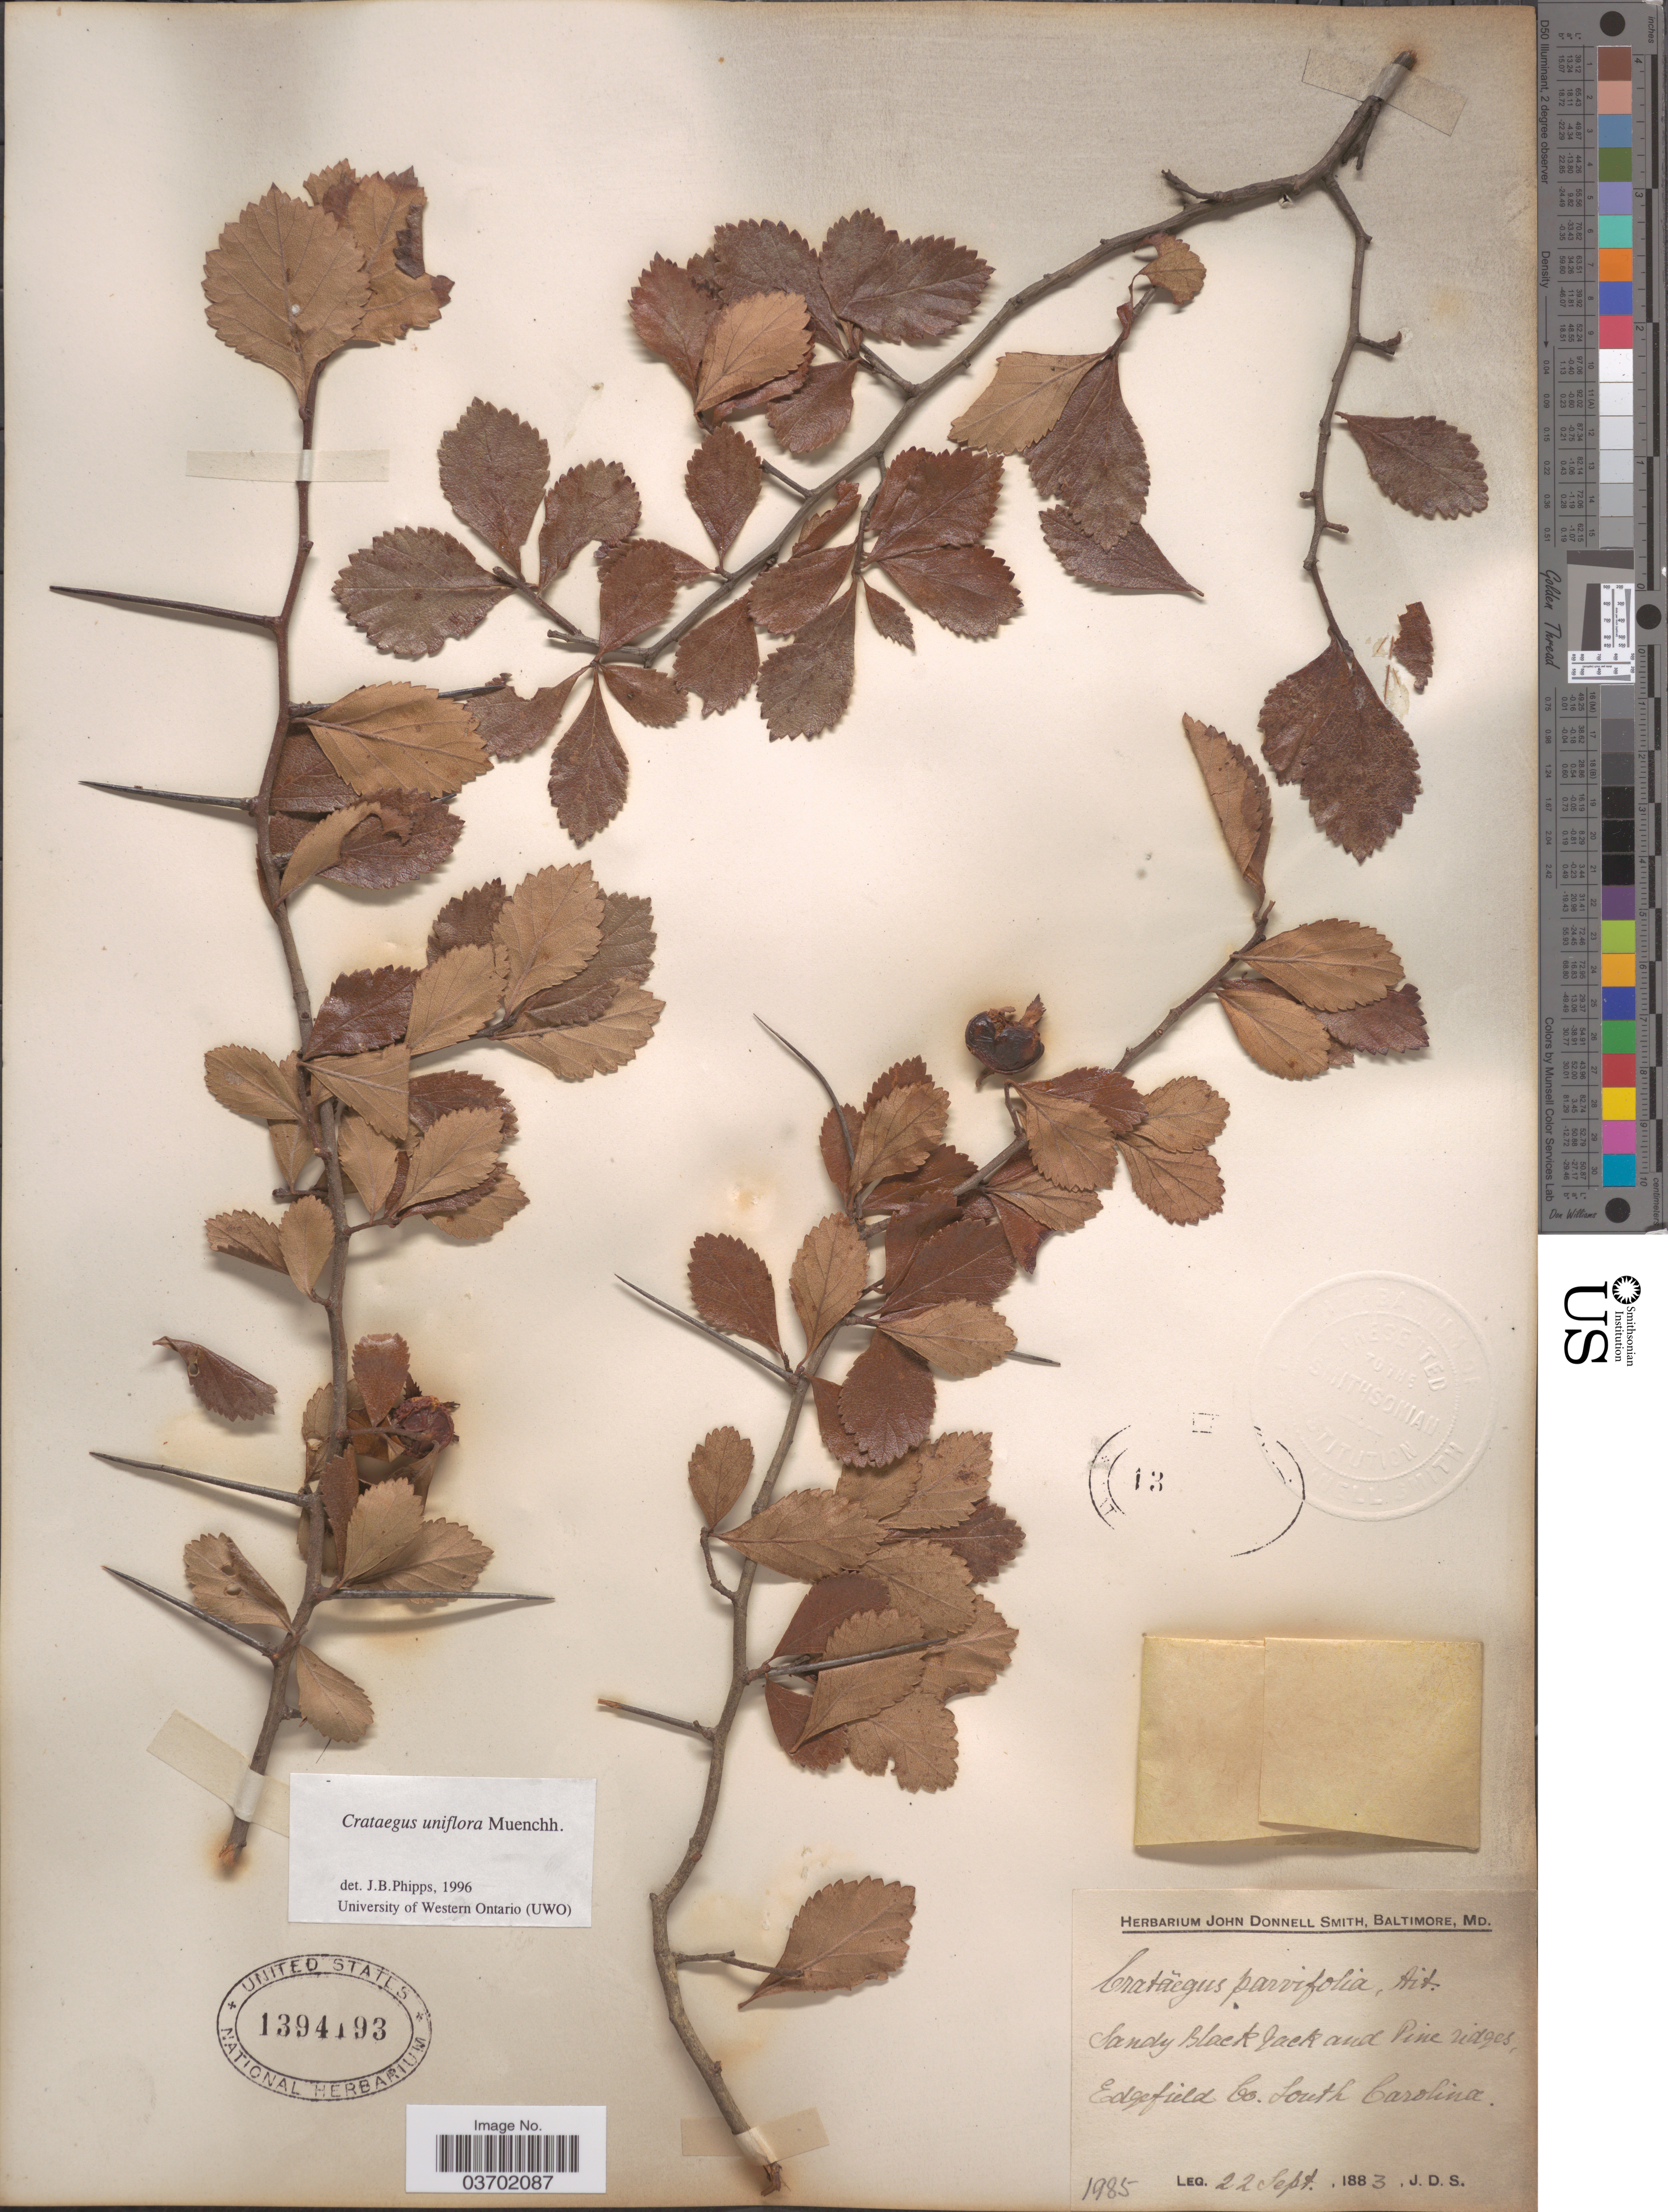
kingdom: Plantae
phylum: Tracheophyta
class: Magnoliopsida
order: Rosales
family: Rosaceae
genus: Crataegus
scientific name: Crataegus uniflora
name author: Münchh.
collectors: J. Donnell Smith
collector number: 1985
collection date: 1883-09-22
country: United States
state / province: South Carolina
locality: Sandy Black Jack and Pine ridges, Edgefield Co.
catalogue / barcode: US 1394193